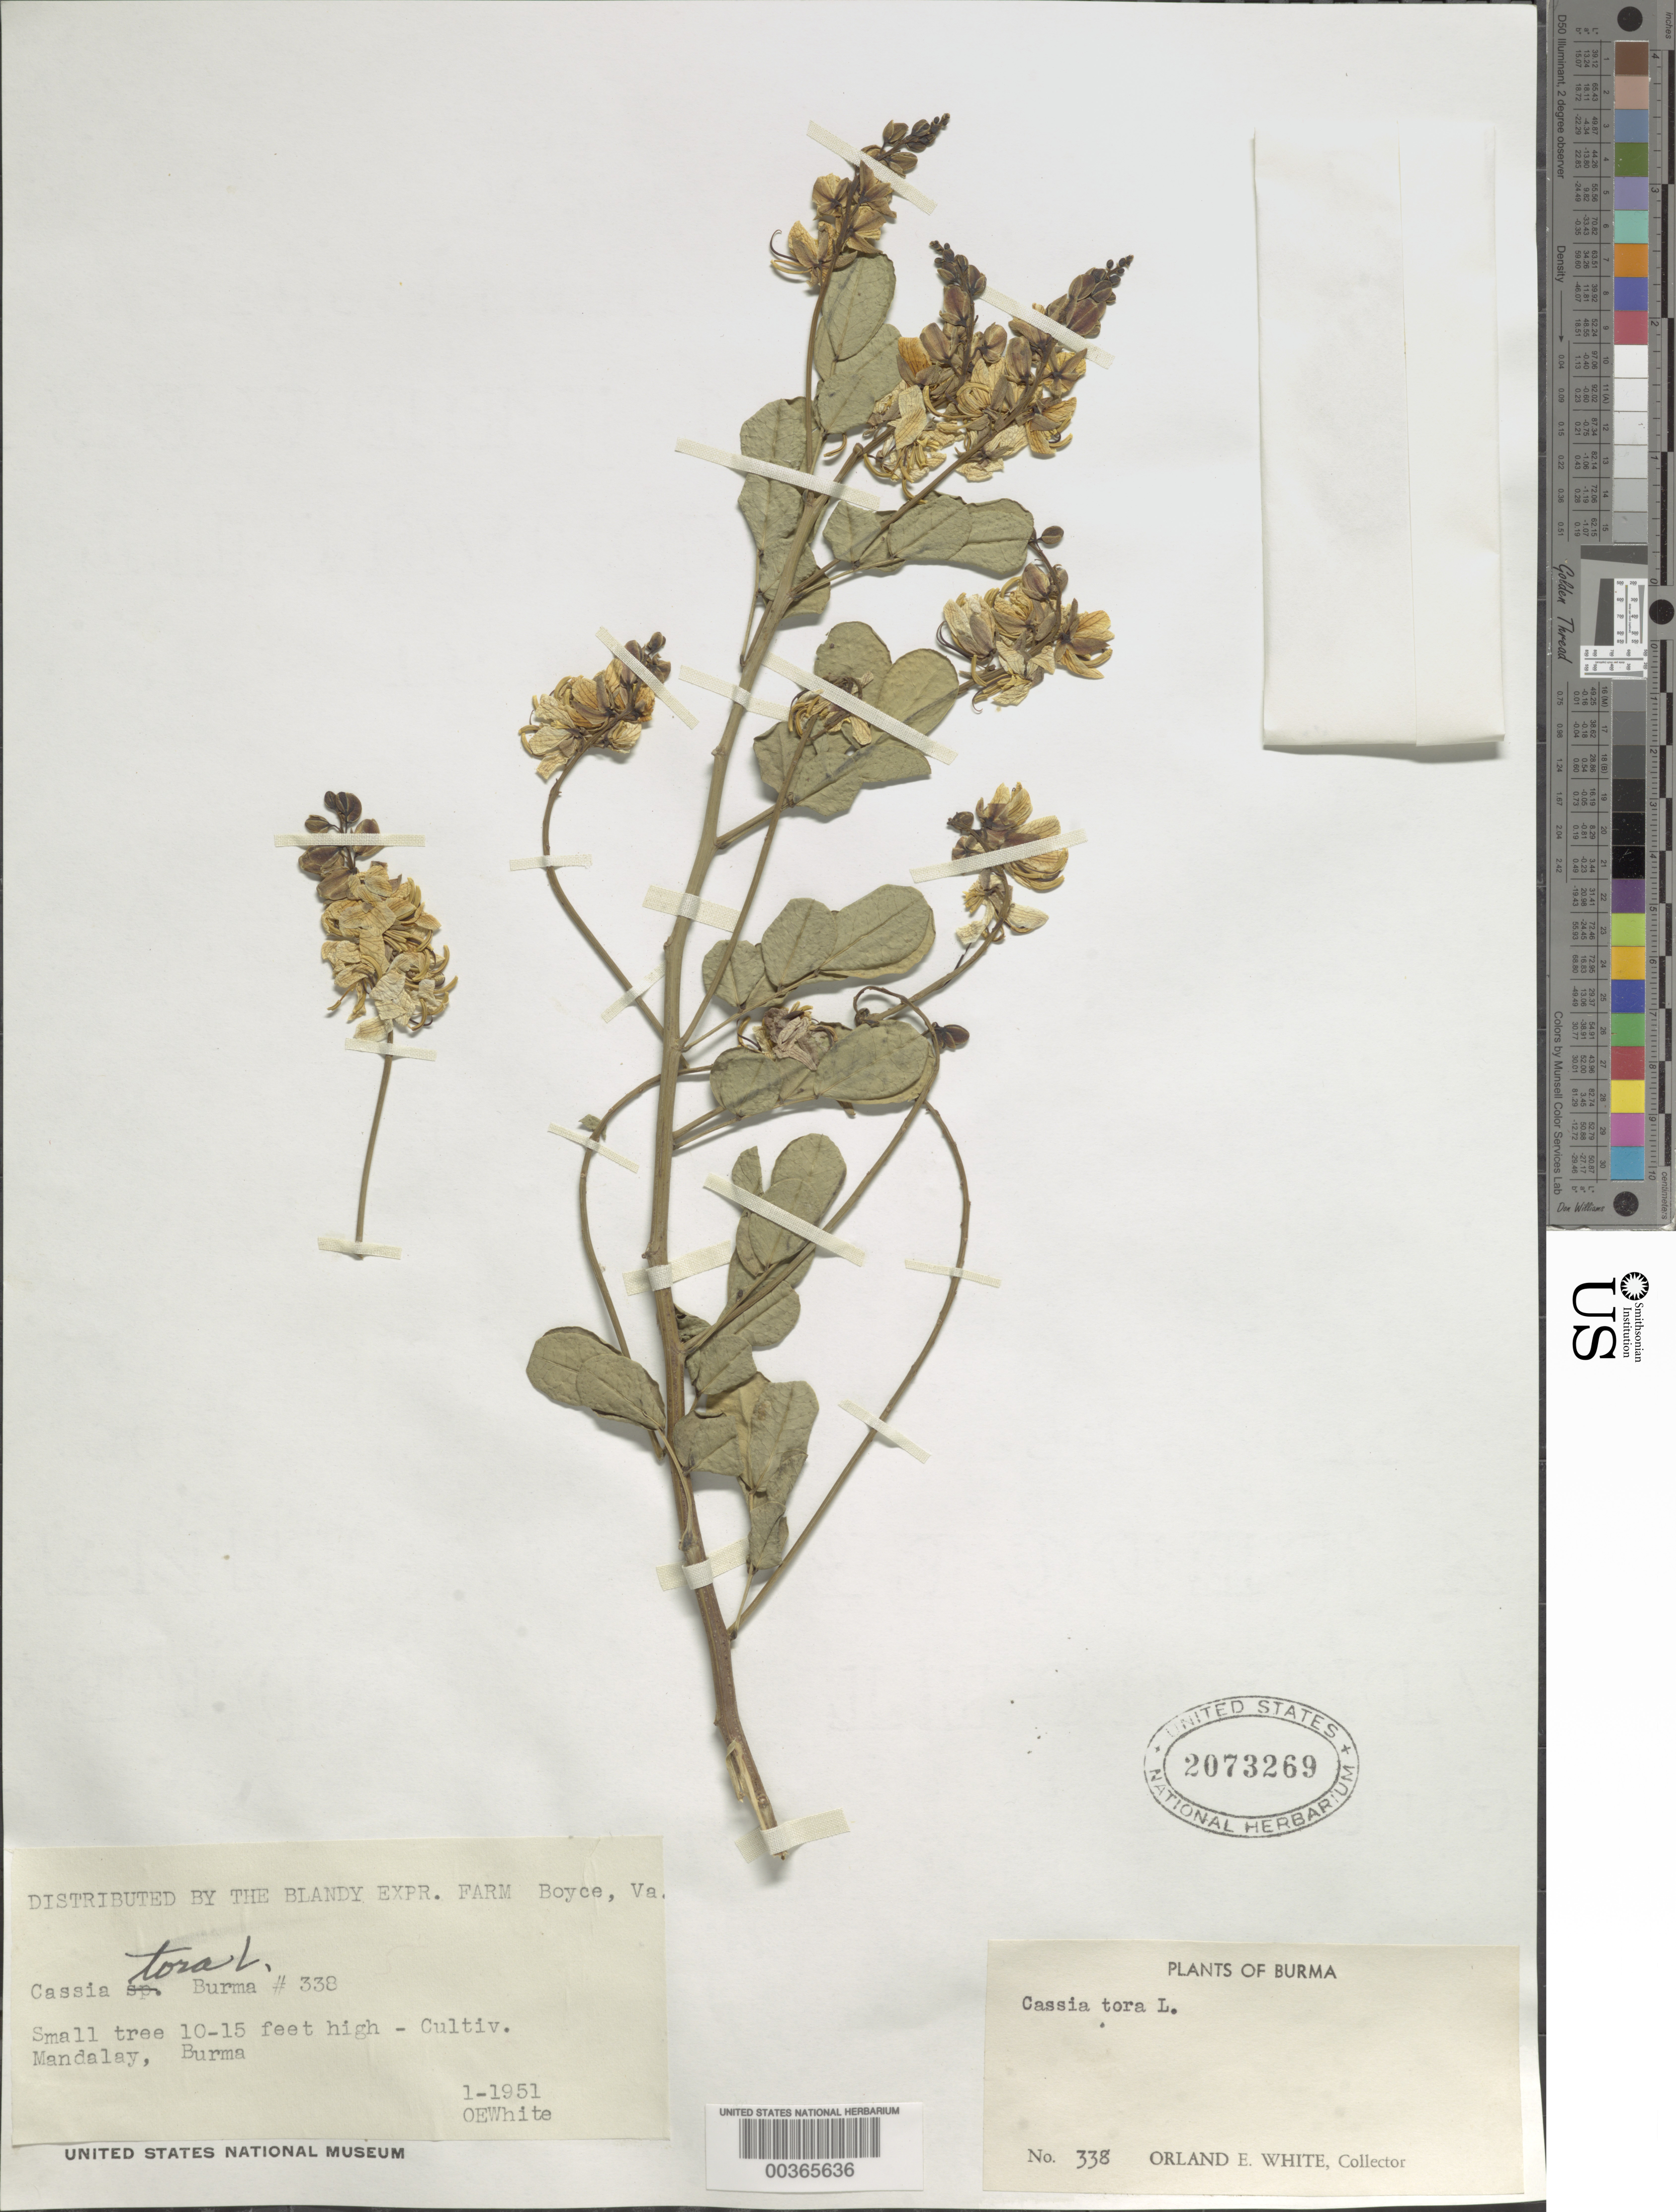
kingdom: Plantae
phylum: Tracheophyta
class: Magnoliopsida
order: Fabales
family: Fabaceae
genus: Senna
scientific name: Senna obtusifolia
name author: (L.) H.S. Irwin & Barneby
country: Myanmar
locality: Mandalay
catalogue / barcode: US 2073269